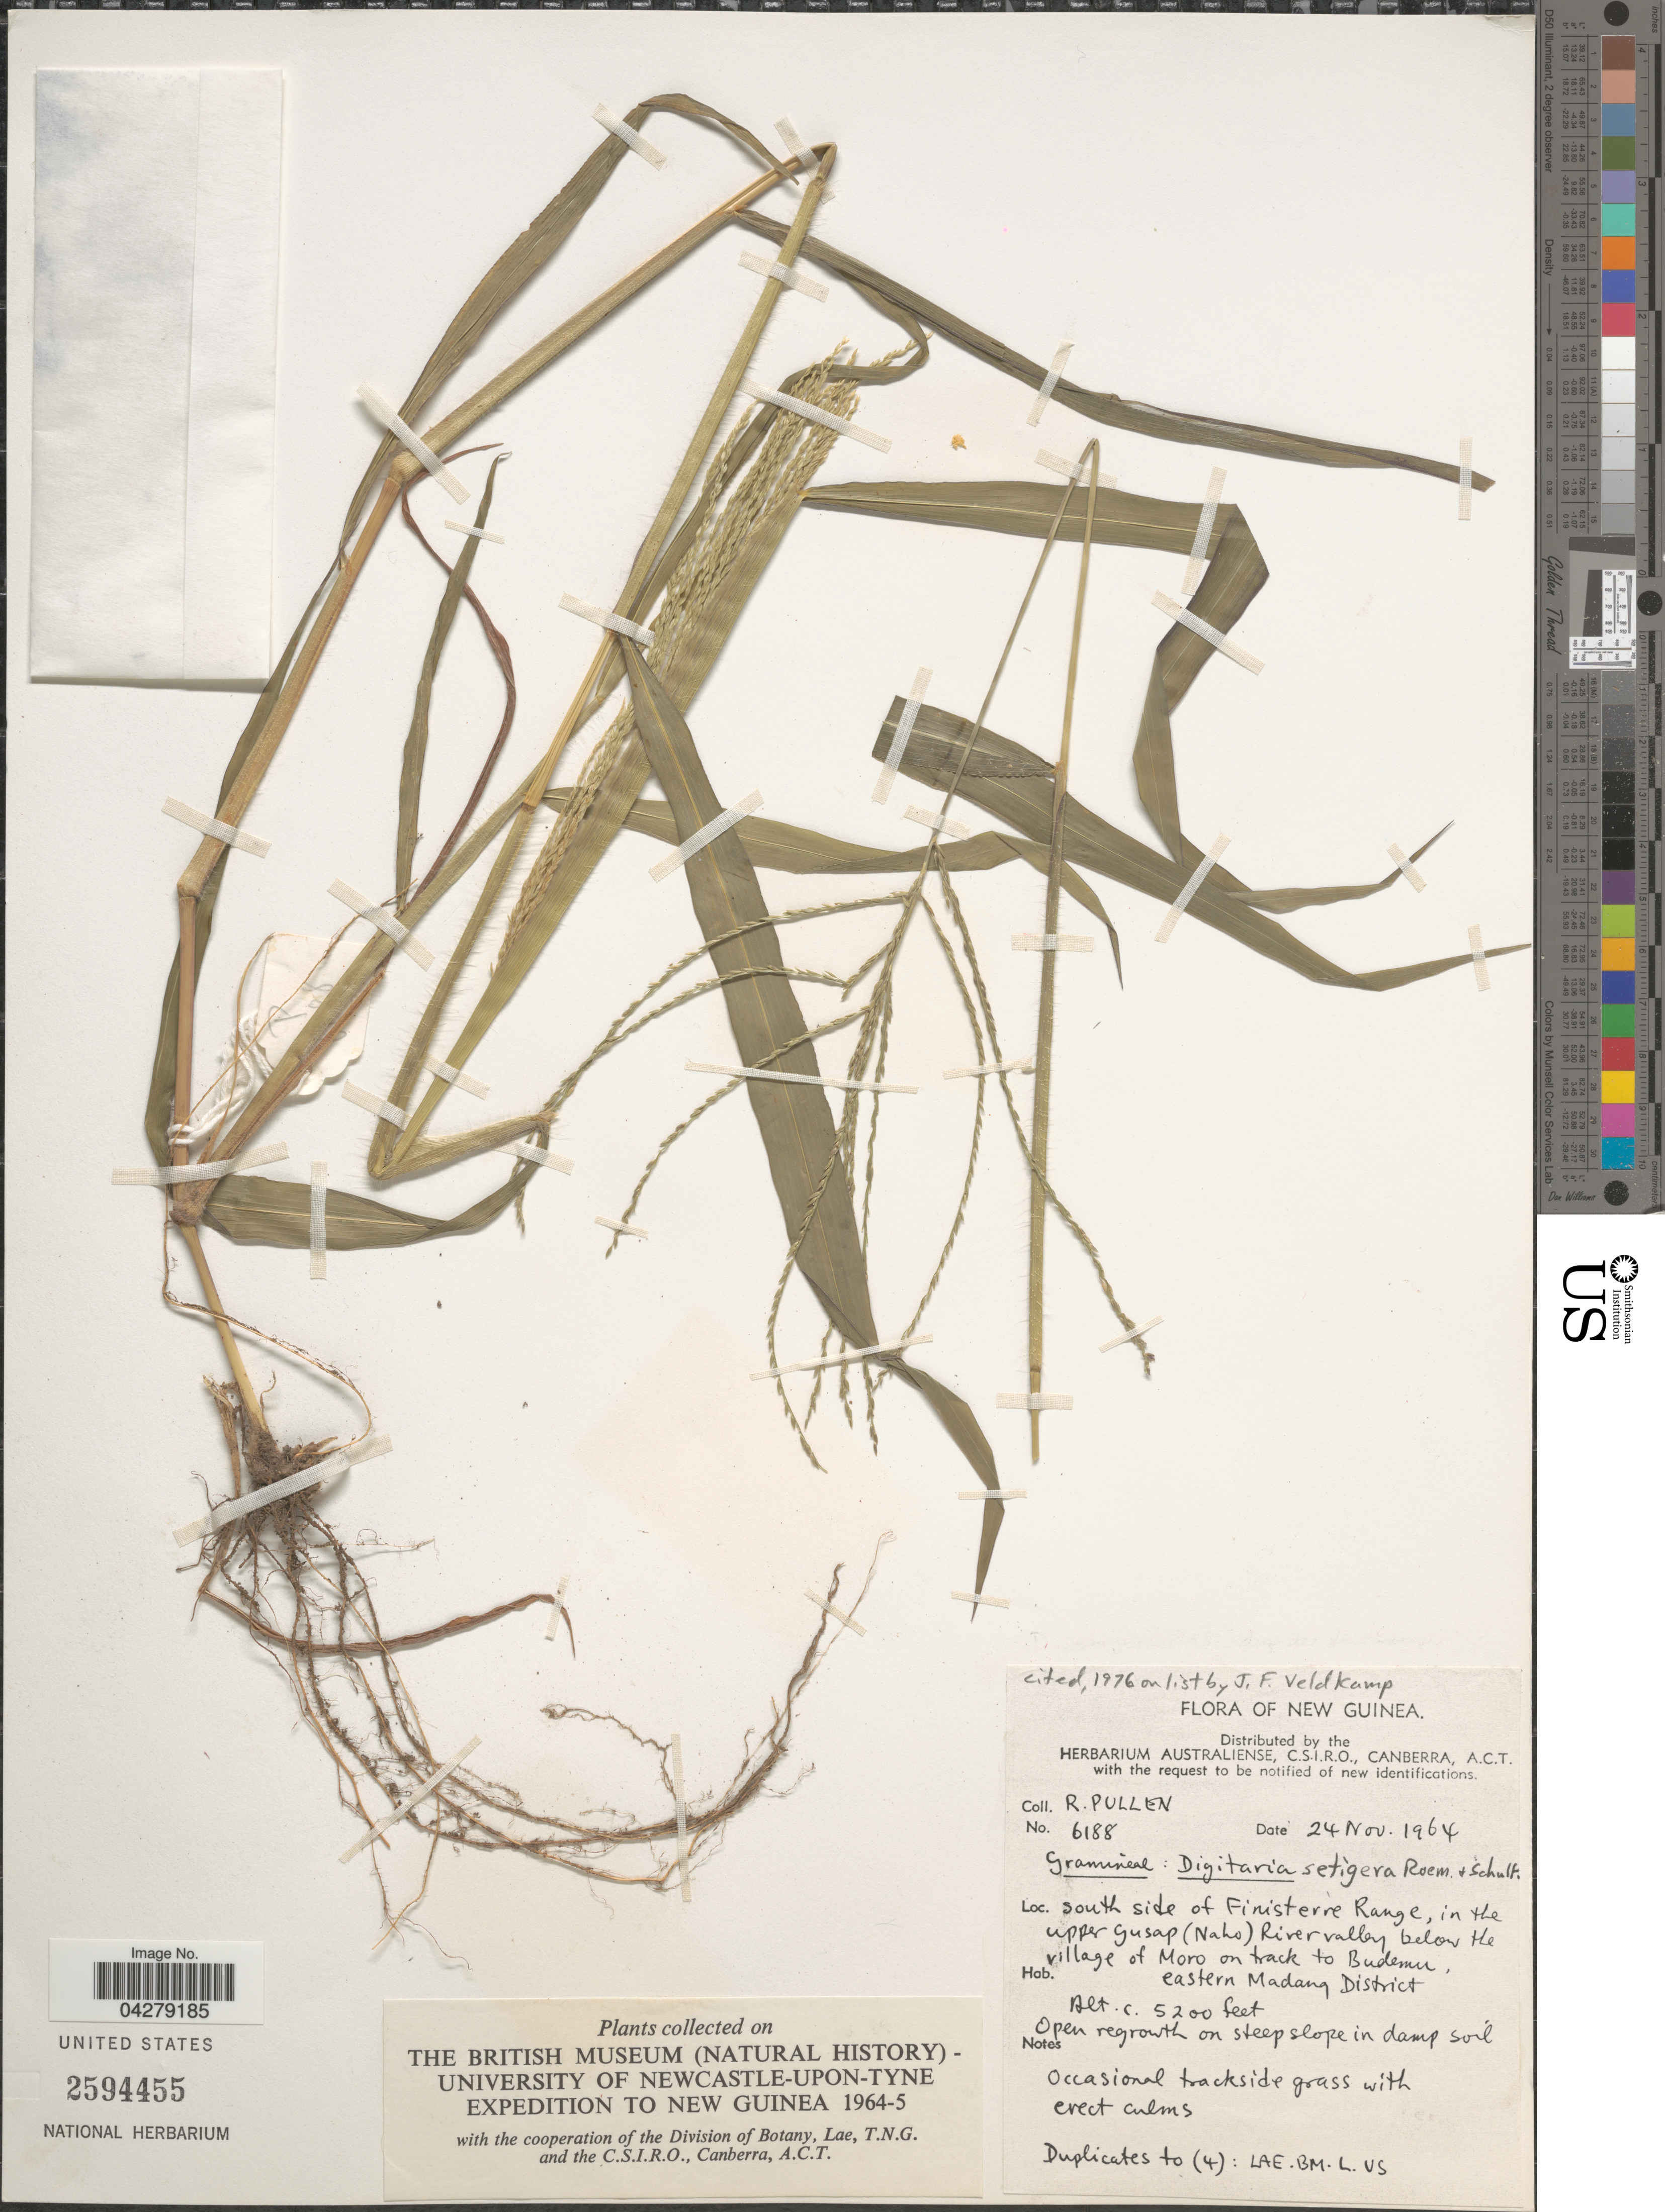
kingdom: Plantae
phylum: Tracheophyta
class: Liliopsida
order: Poales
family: Poaceae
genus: Digitaria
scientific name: Digitaria setigera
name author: Roth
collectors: R. Pullen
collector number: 6188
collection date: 1964-11-24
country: Papua New Guinea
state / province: Madang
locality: South side of Finisterre Range, in the upper Gusap (Naho) River valley below the village of Moro on track to Budemu, eastern Madang District. The Britidh Museum (Natural History)- University of Newcastle-Upon-Tyne Expedition to New Guinea 1964-5.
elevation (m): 1585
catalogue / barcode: US 2594455